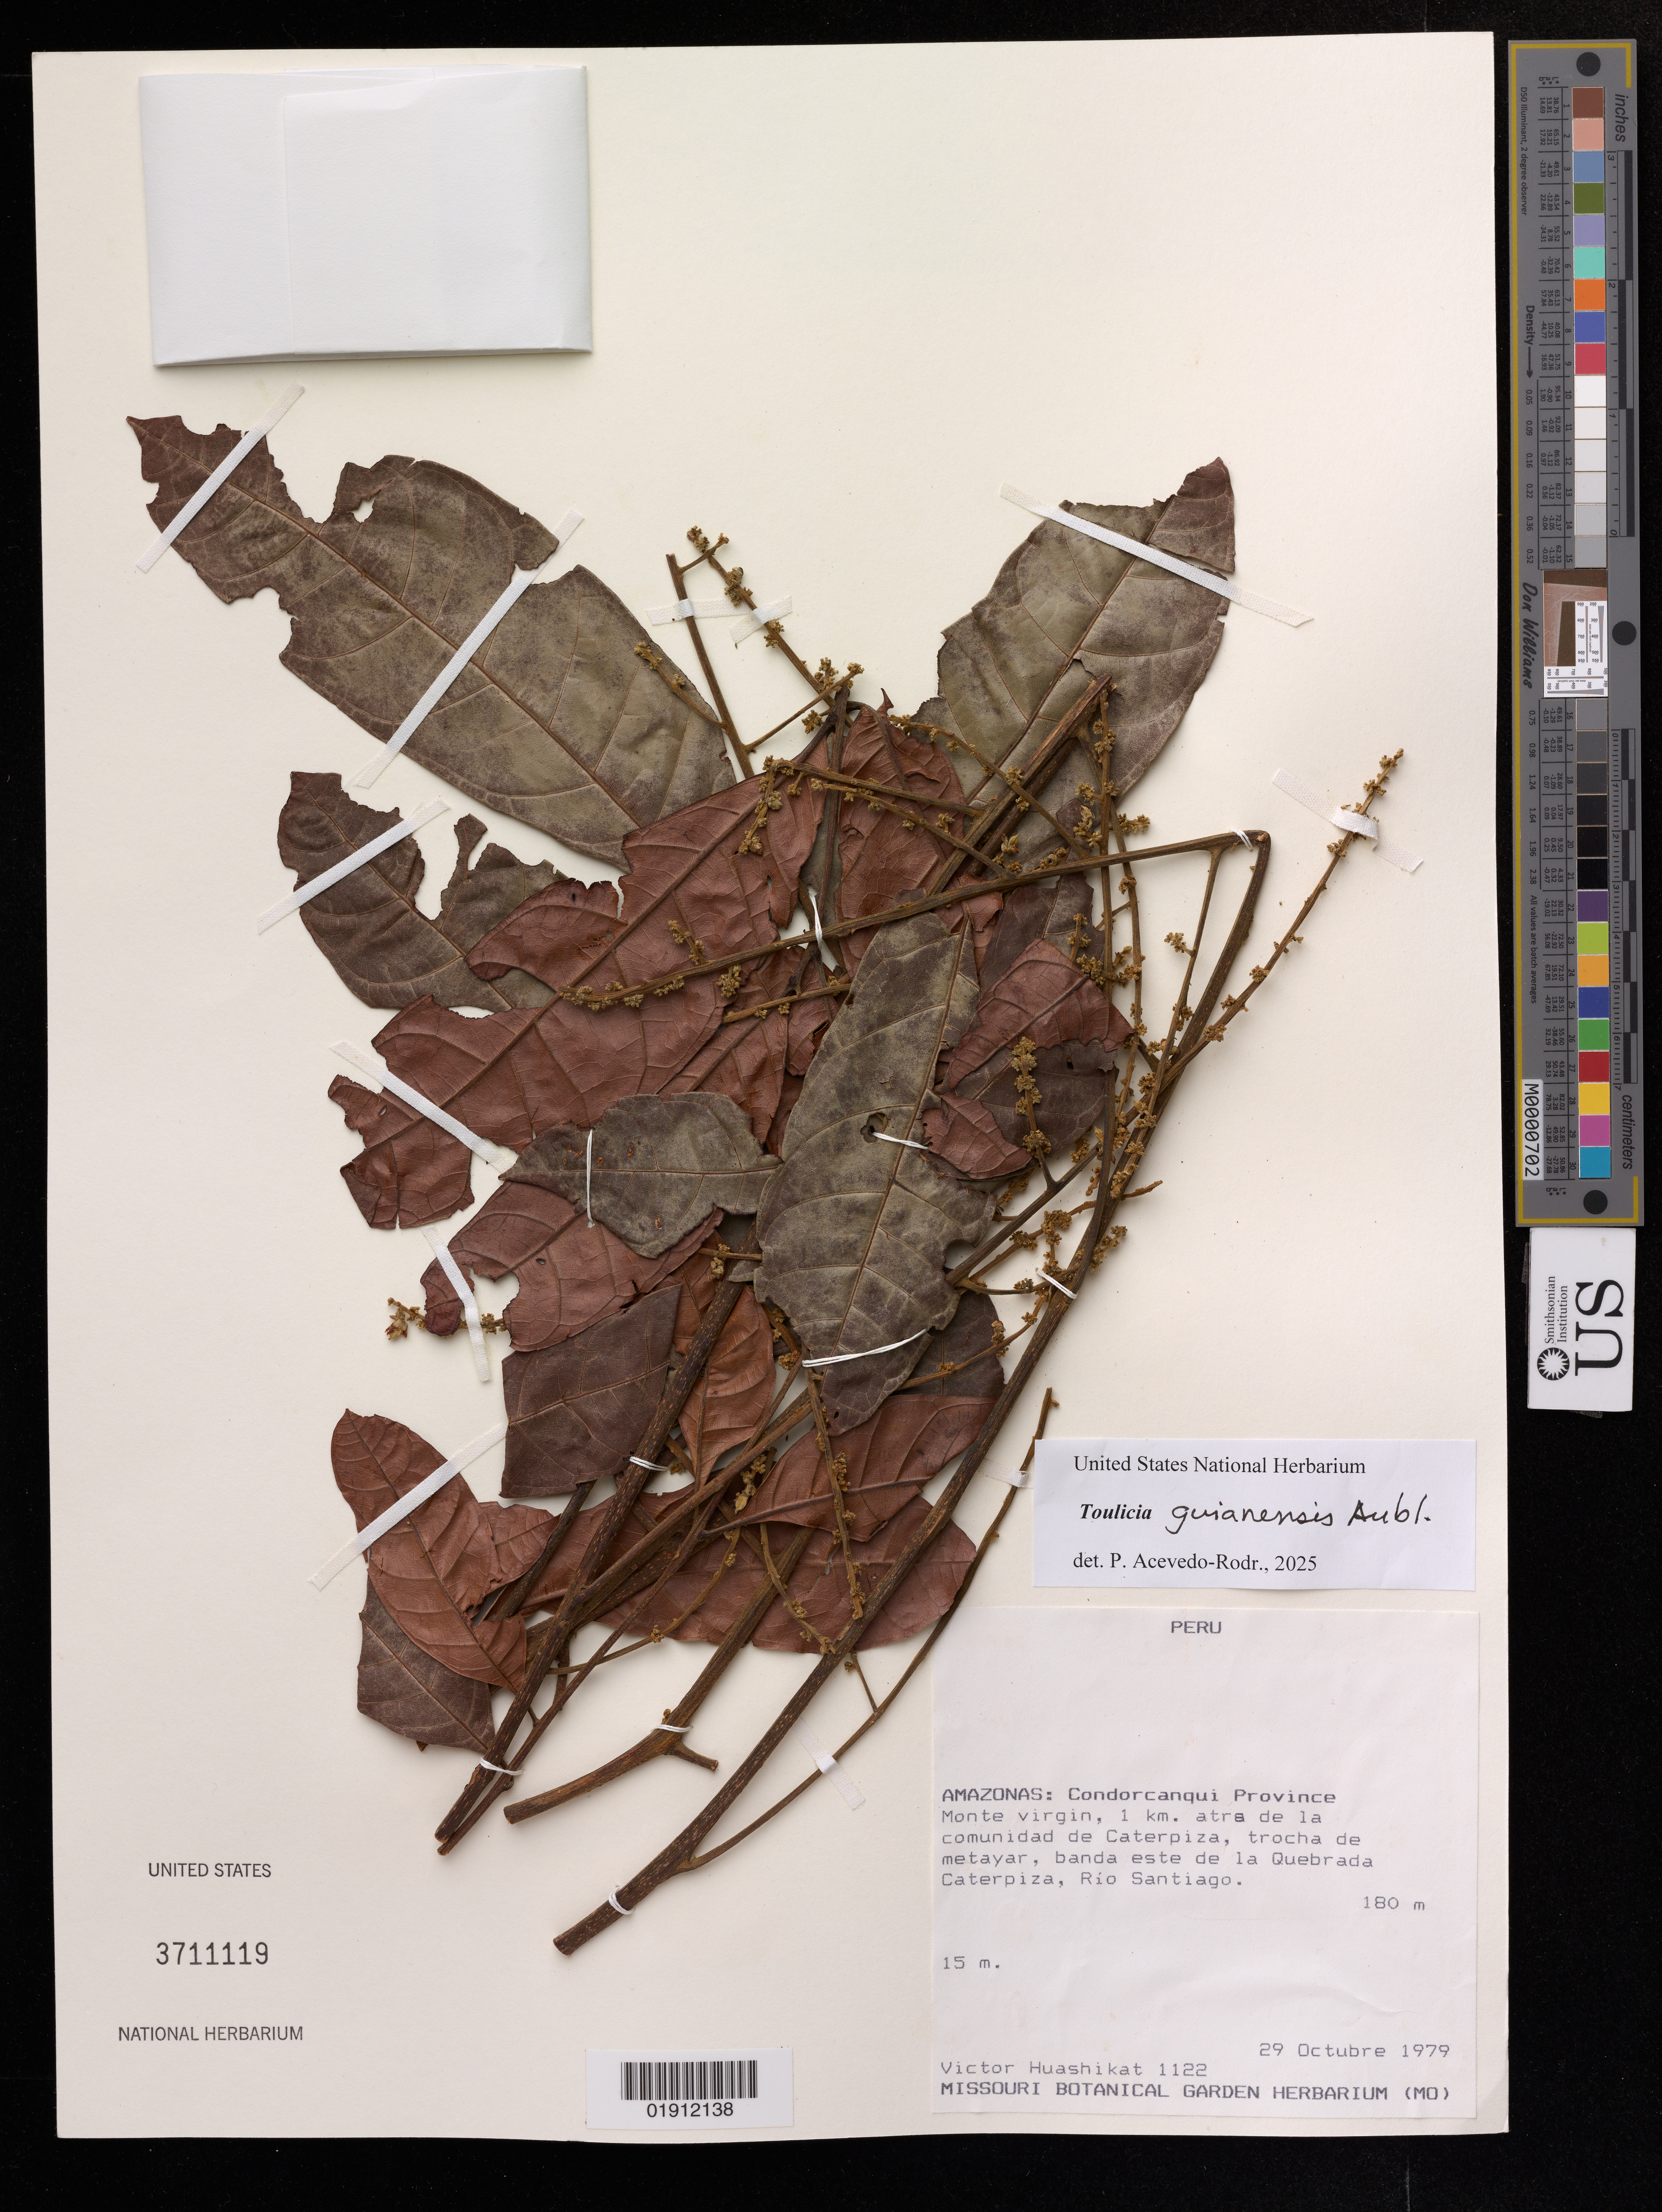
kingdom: Plantae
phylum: Tracheophyta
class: Magnoliopsida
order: Sapindales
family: Sapindaceae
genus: Toulicia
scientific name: Toulicia guianensis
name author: Aubl.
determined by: Acevedo-Rodriguez, P., (US), Smithsonian Institution - National Museum of Natural History (UNITED STATES)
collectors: V. Huashikat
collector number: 1122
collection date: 1979-10-29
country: Peru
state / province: Amazonas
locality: Condorcanqui Province, Monte Virgin, 1 km atra de la comunidad de Caterpiza, trocha de metayar, banda este de la Quebrada Caterpiza, Río Santiago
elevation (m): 180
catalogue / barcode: US 3711119